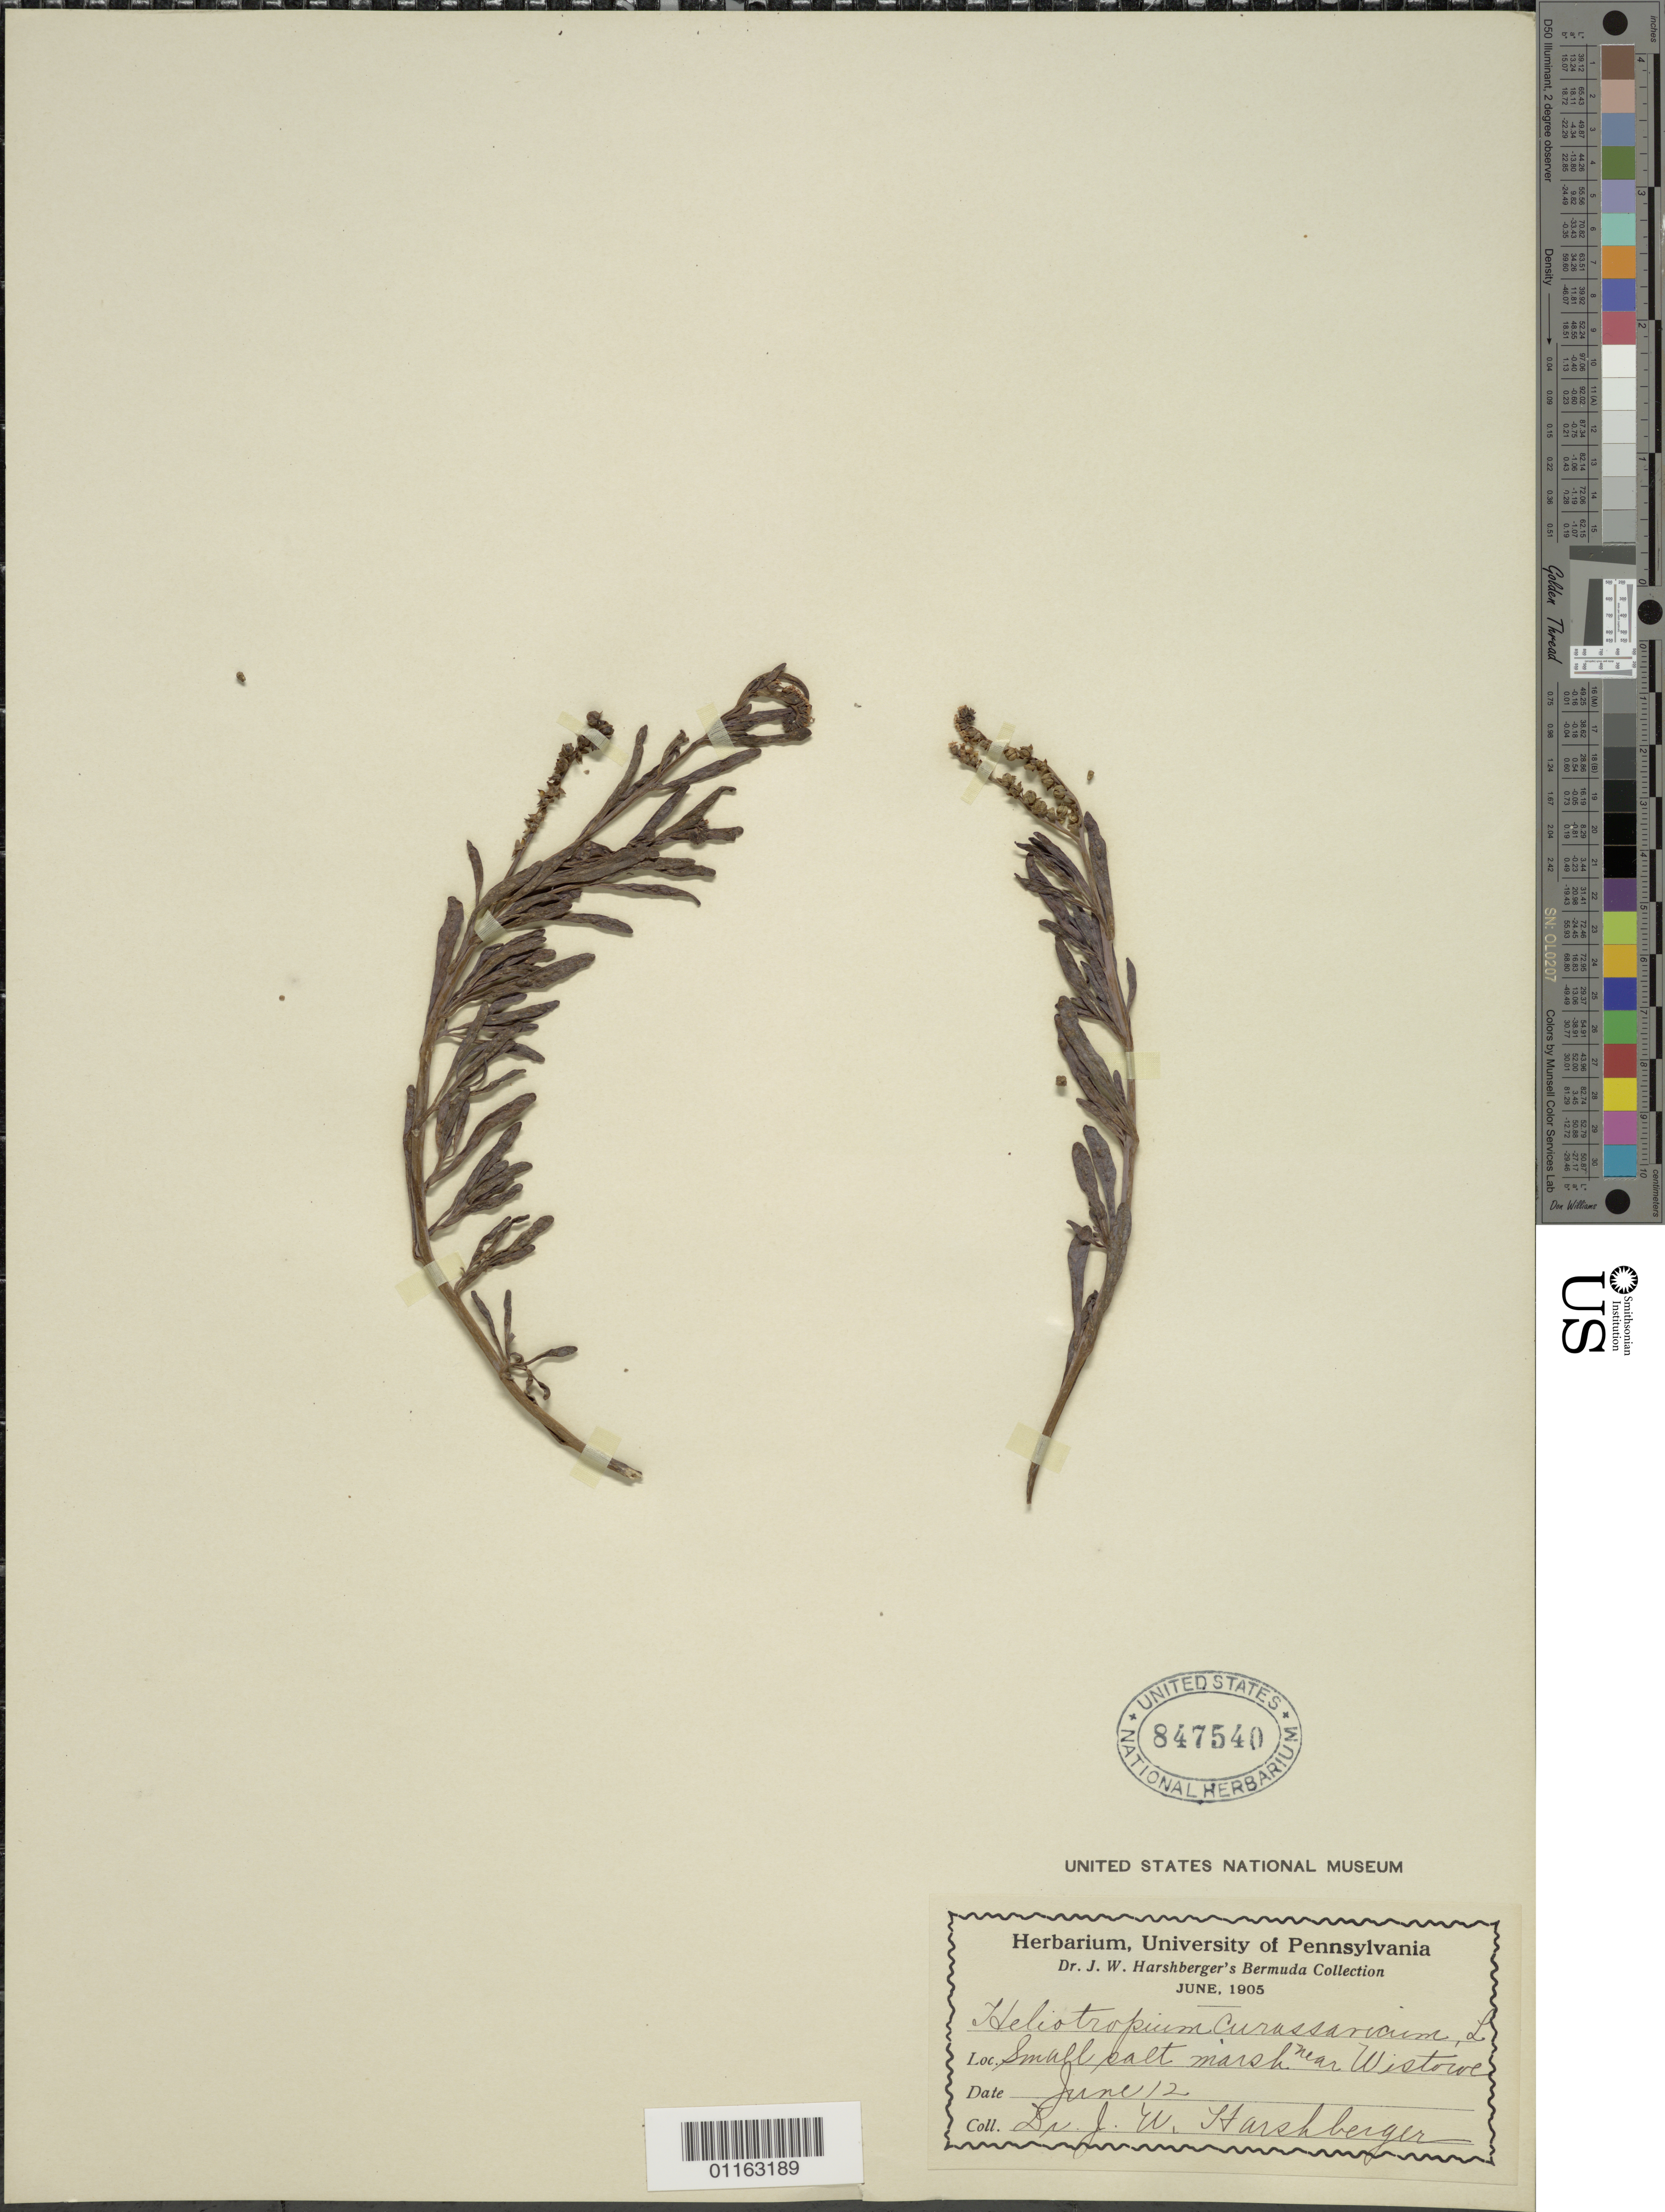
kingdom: Plantae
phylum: Tracheophyta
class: Magnoliopsida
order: Boraginales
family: Heliotropiaceae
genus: Heliotropium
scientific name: Heliotropium curassavicum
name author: L.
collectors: J. W. Harshberger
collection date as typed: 12 Jun 1905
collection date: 1905-06-12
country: Bermuda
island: Bermuda I.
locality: small salt marsh near Wistowe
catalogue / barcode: US 847540